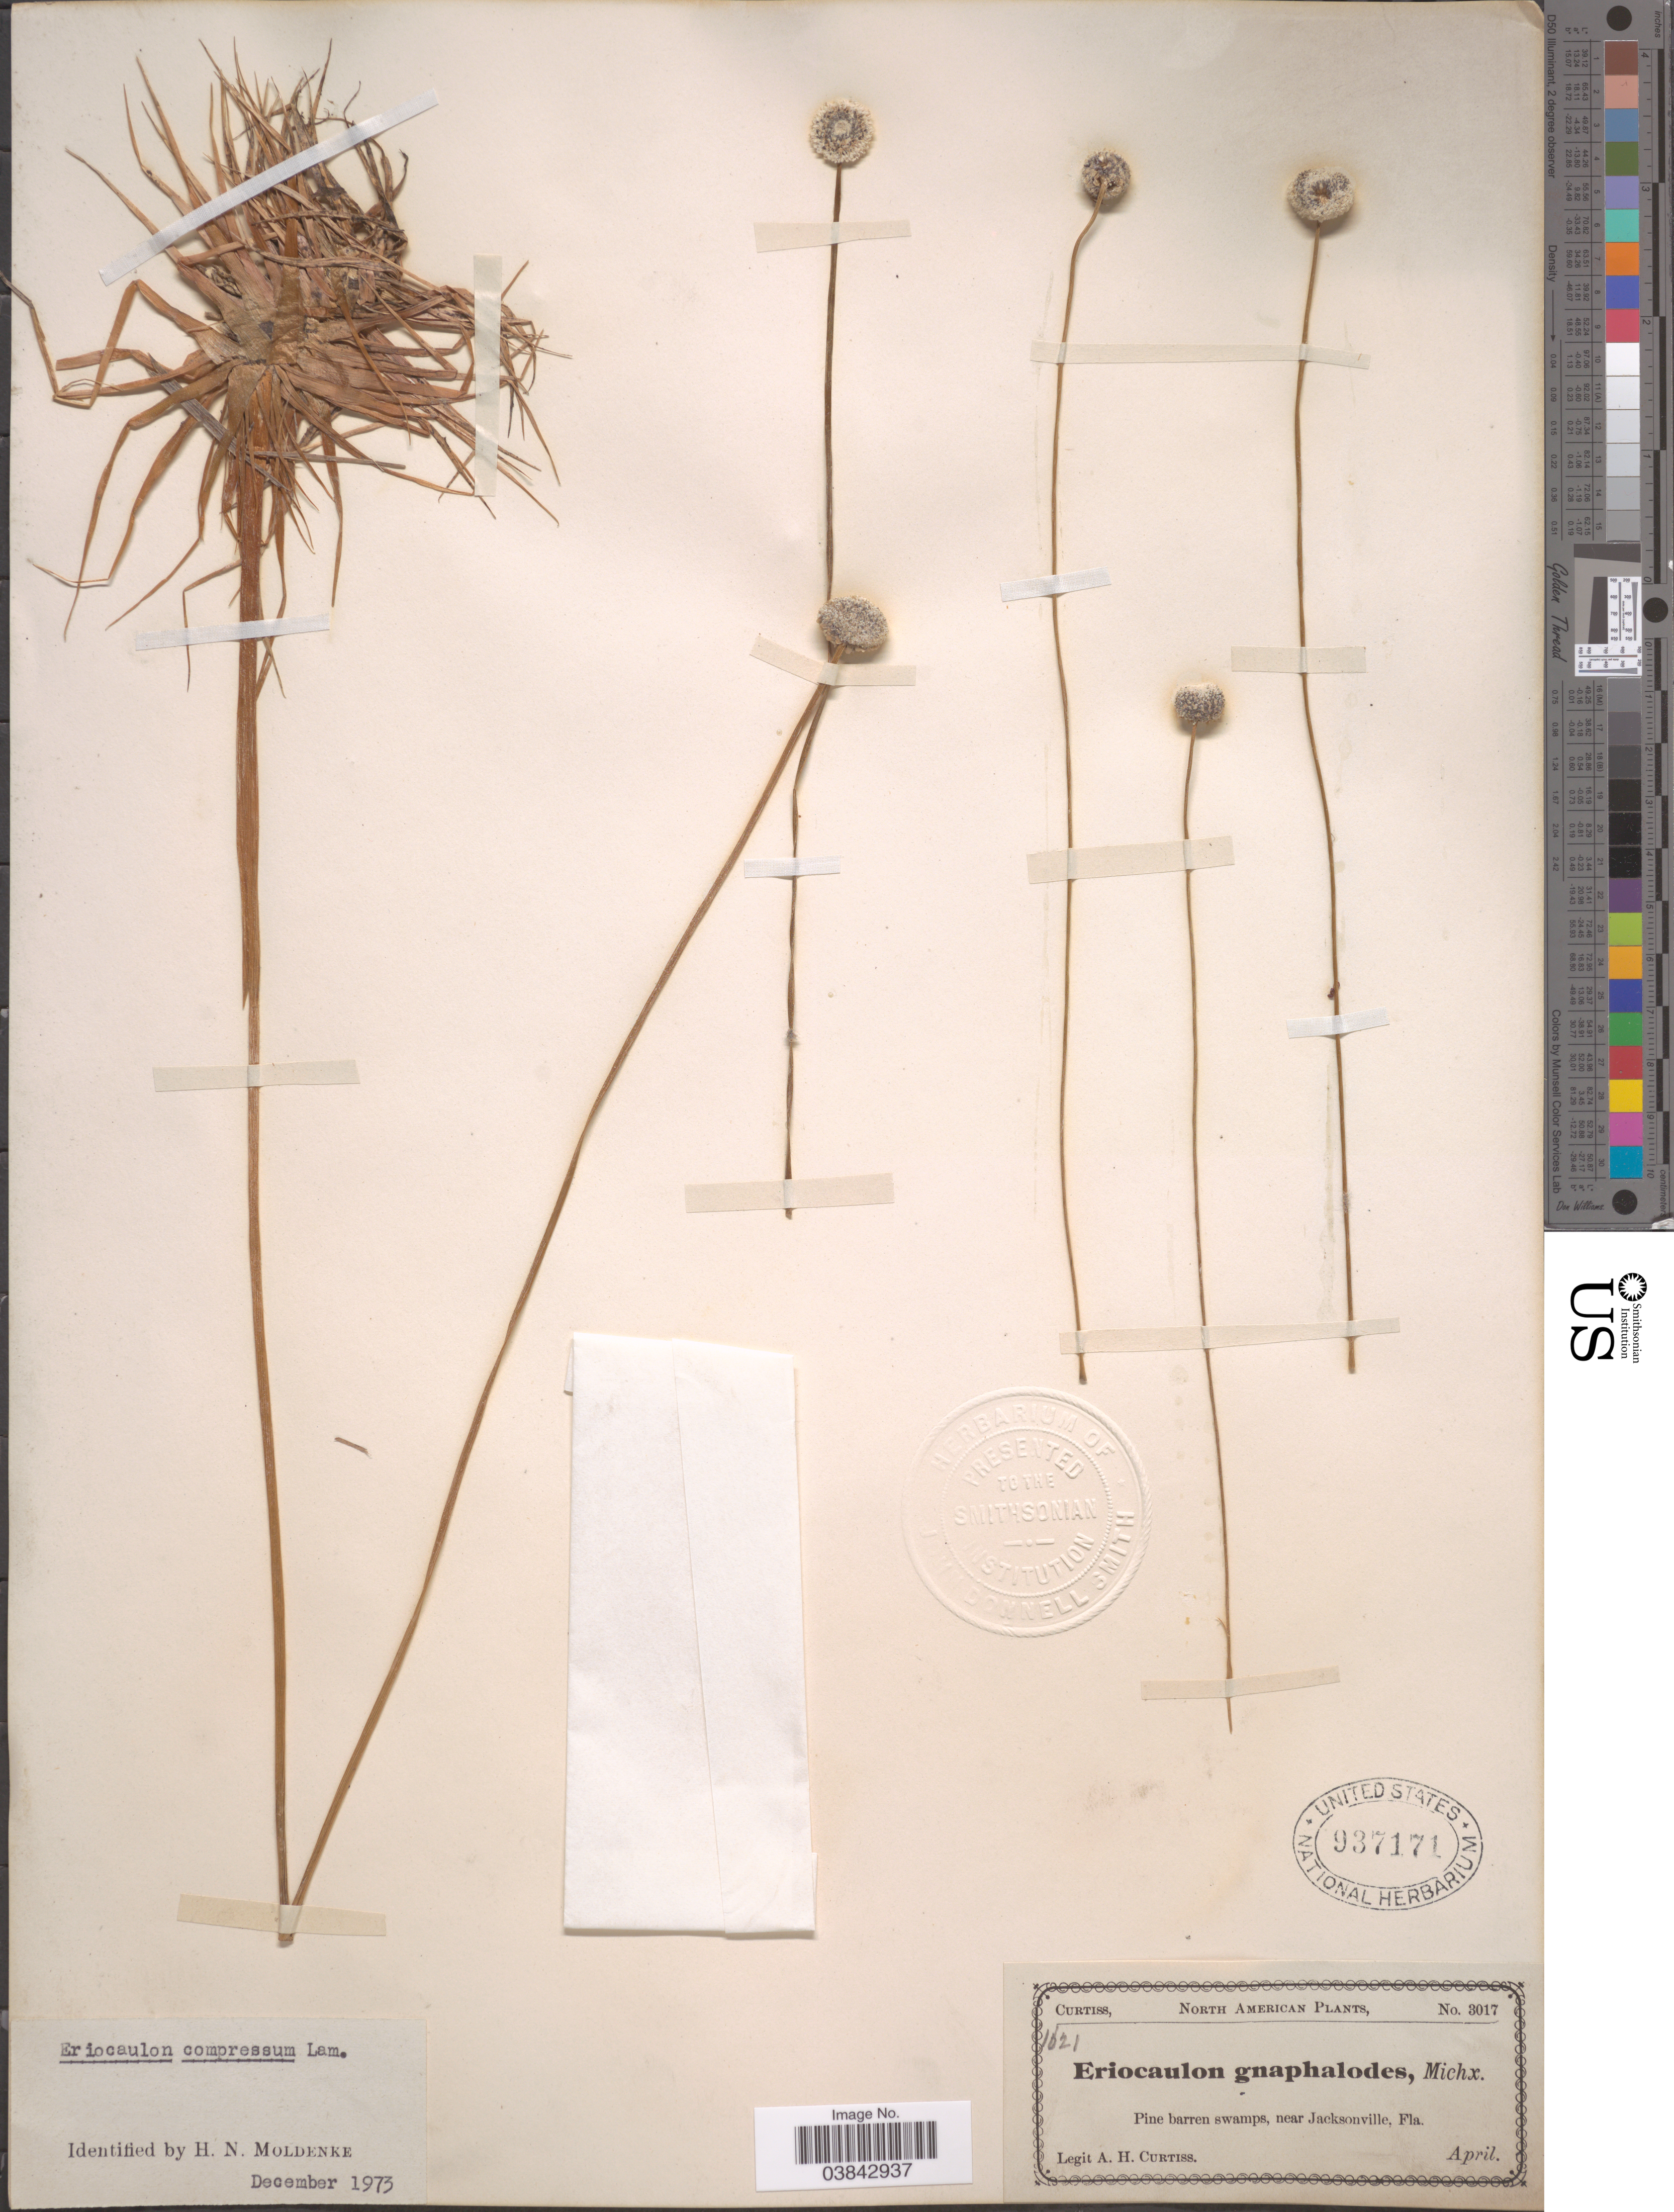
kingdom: Plantae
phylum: Tracheophyta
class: Liliopsida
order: Poales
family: Eriocaulaceae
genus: Eriocaulon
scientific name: Eriocaulon compressum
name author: Lam.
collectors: A. H. Curtiss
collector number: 3017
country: United States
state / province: Florida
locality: Near Jacksonville.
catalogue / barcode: US 937171